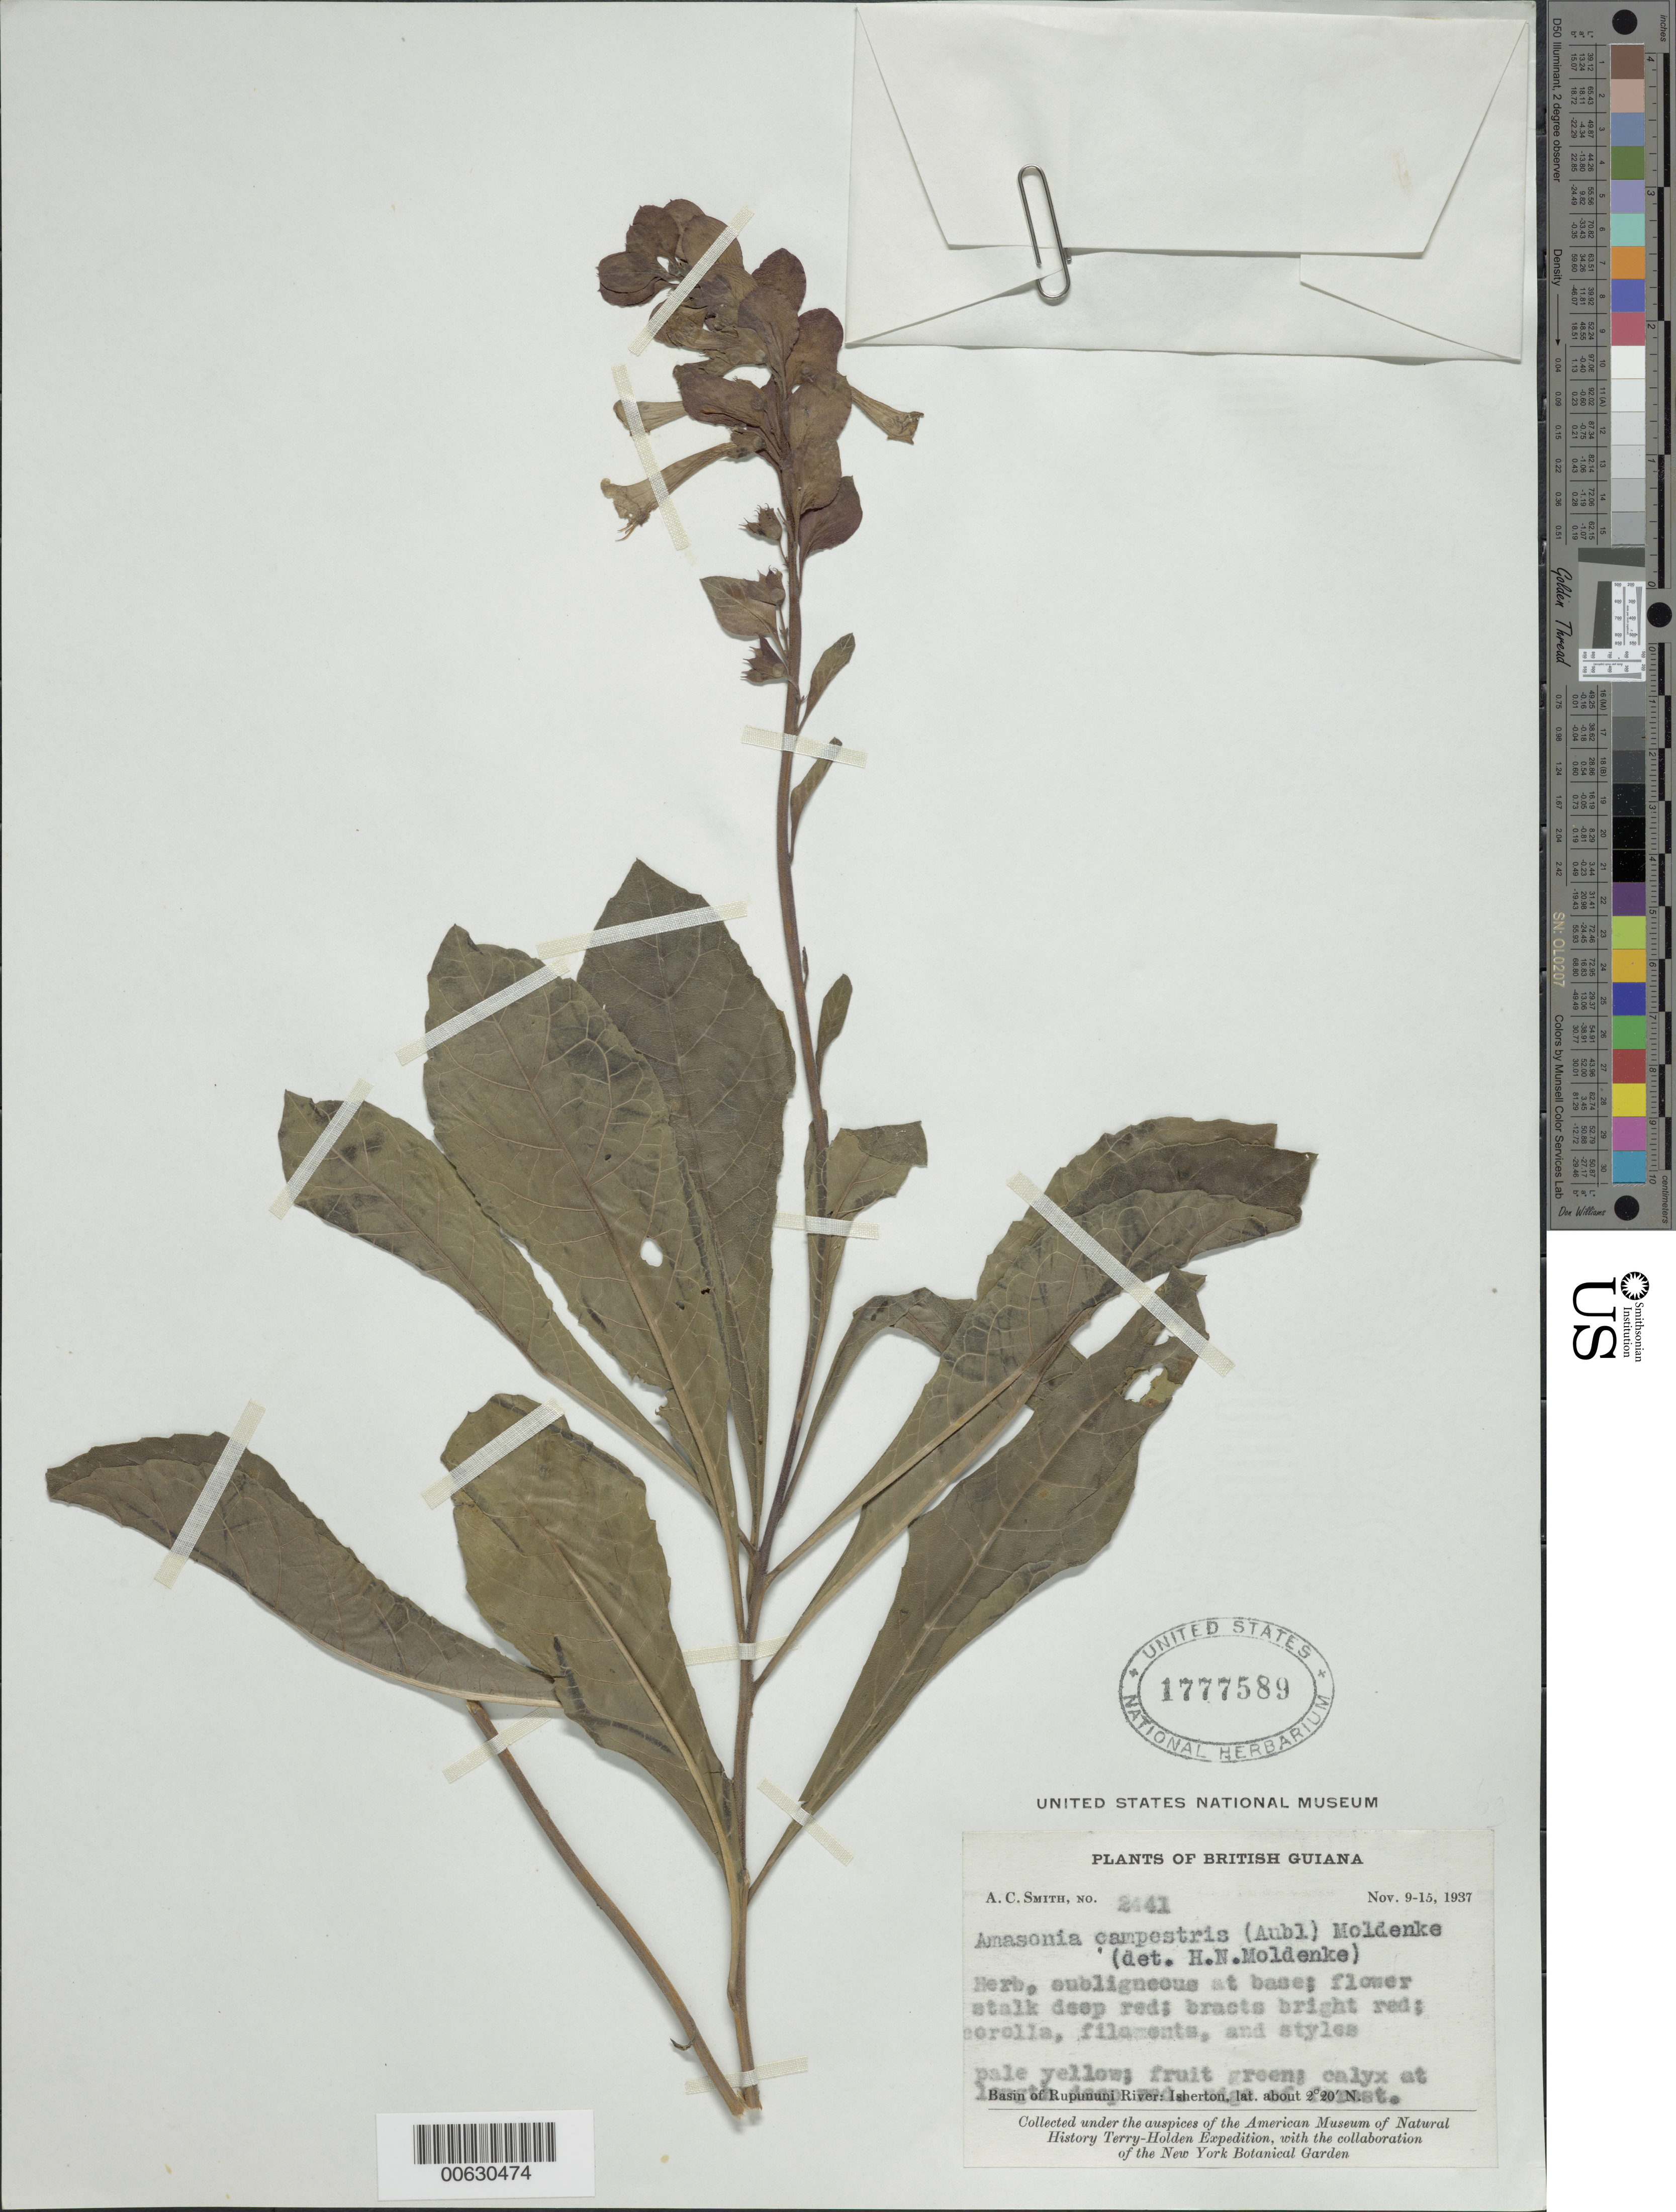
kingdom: Plantae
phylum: Tracheophyta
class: Magnoliopsida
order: Lamiales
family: Lamiaceae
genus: Amasonia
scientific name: Amasonia campestris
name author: (Aubl.) Moldenke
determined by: Moldenke, H. N.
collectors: A. C. Smith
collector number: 2441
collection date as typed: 9-Nov-37 to 15-Nov-37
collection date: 1937-11-09/1937-11-15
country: Guyana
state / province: U. Takutu-U. Essequibo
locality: Isherton, basin of Rupununi River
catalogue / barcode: US 1777589